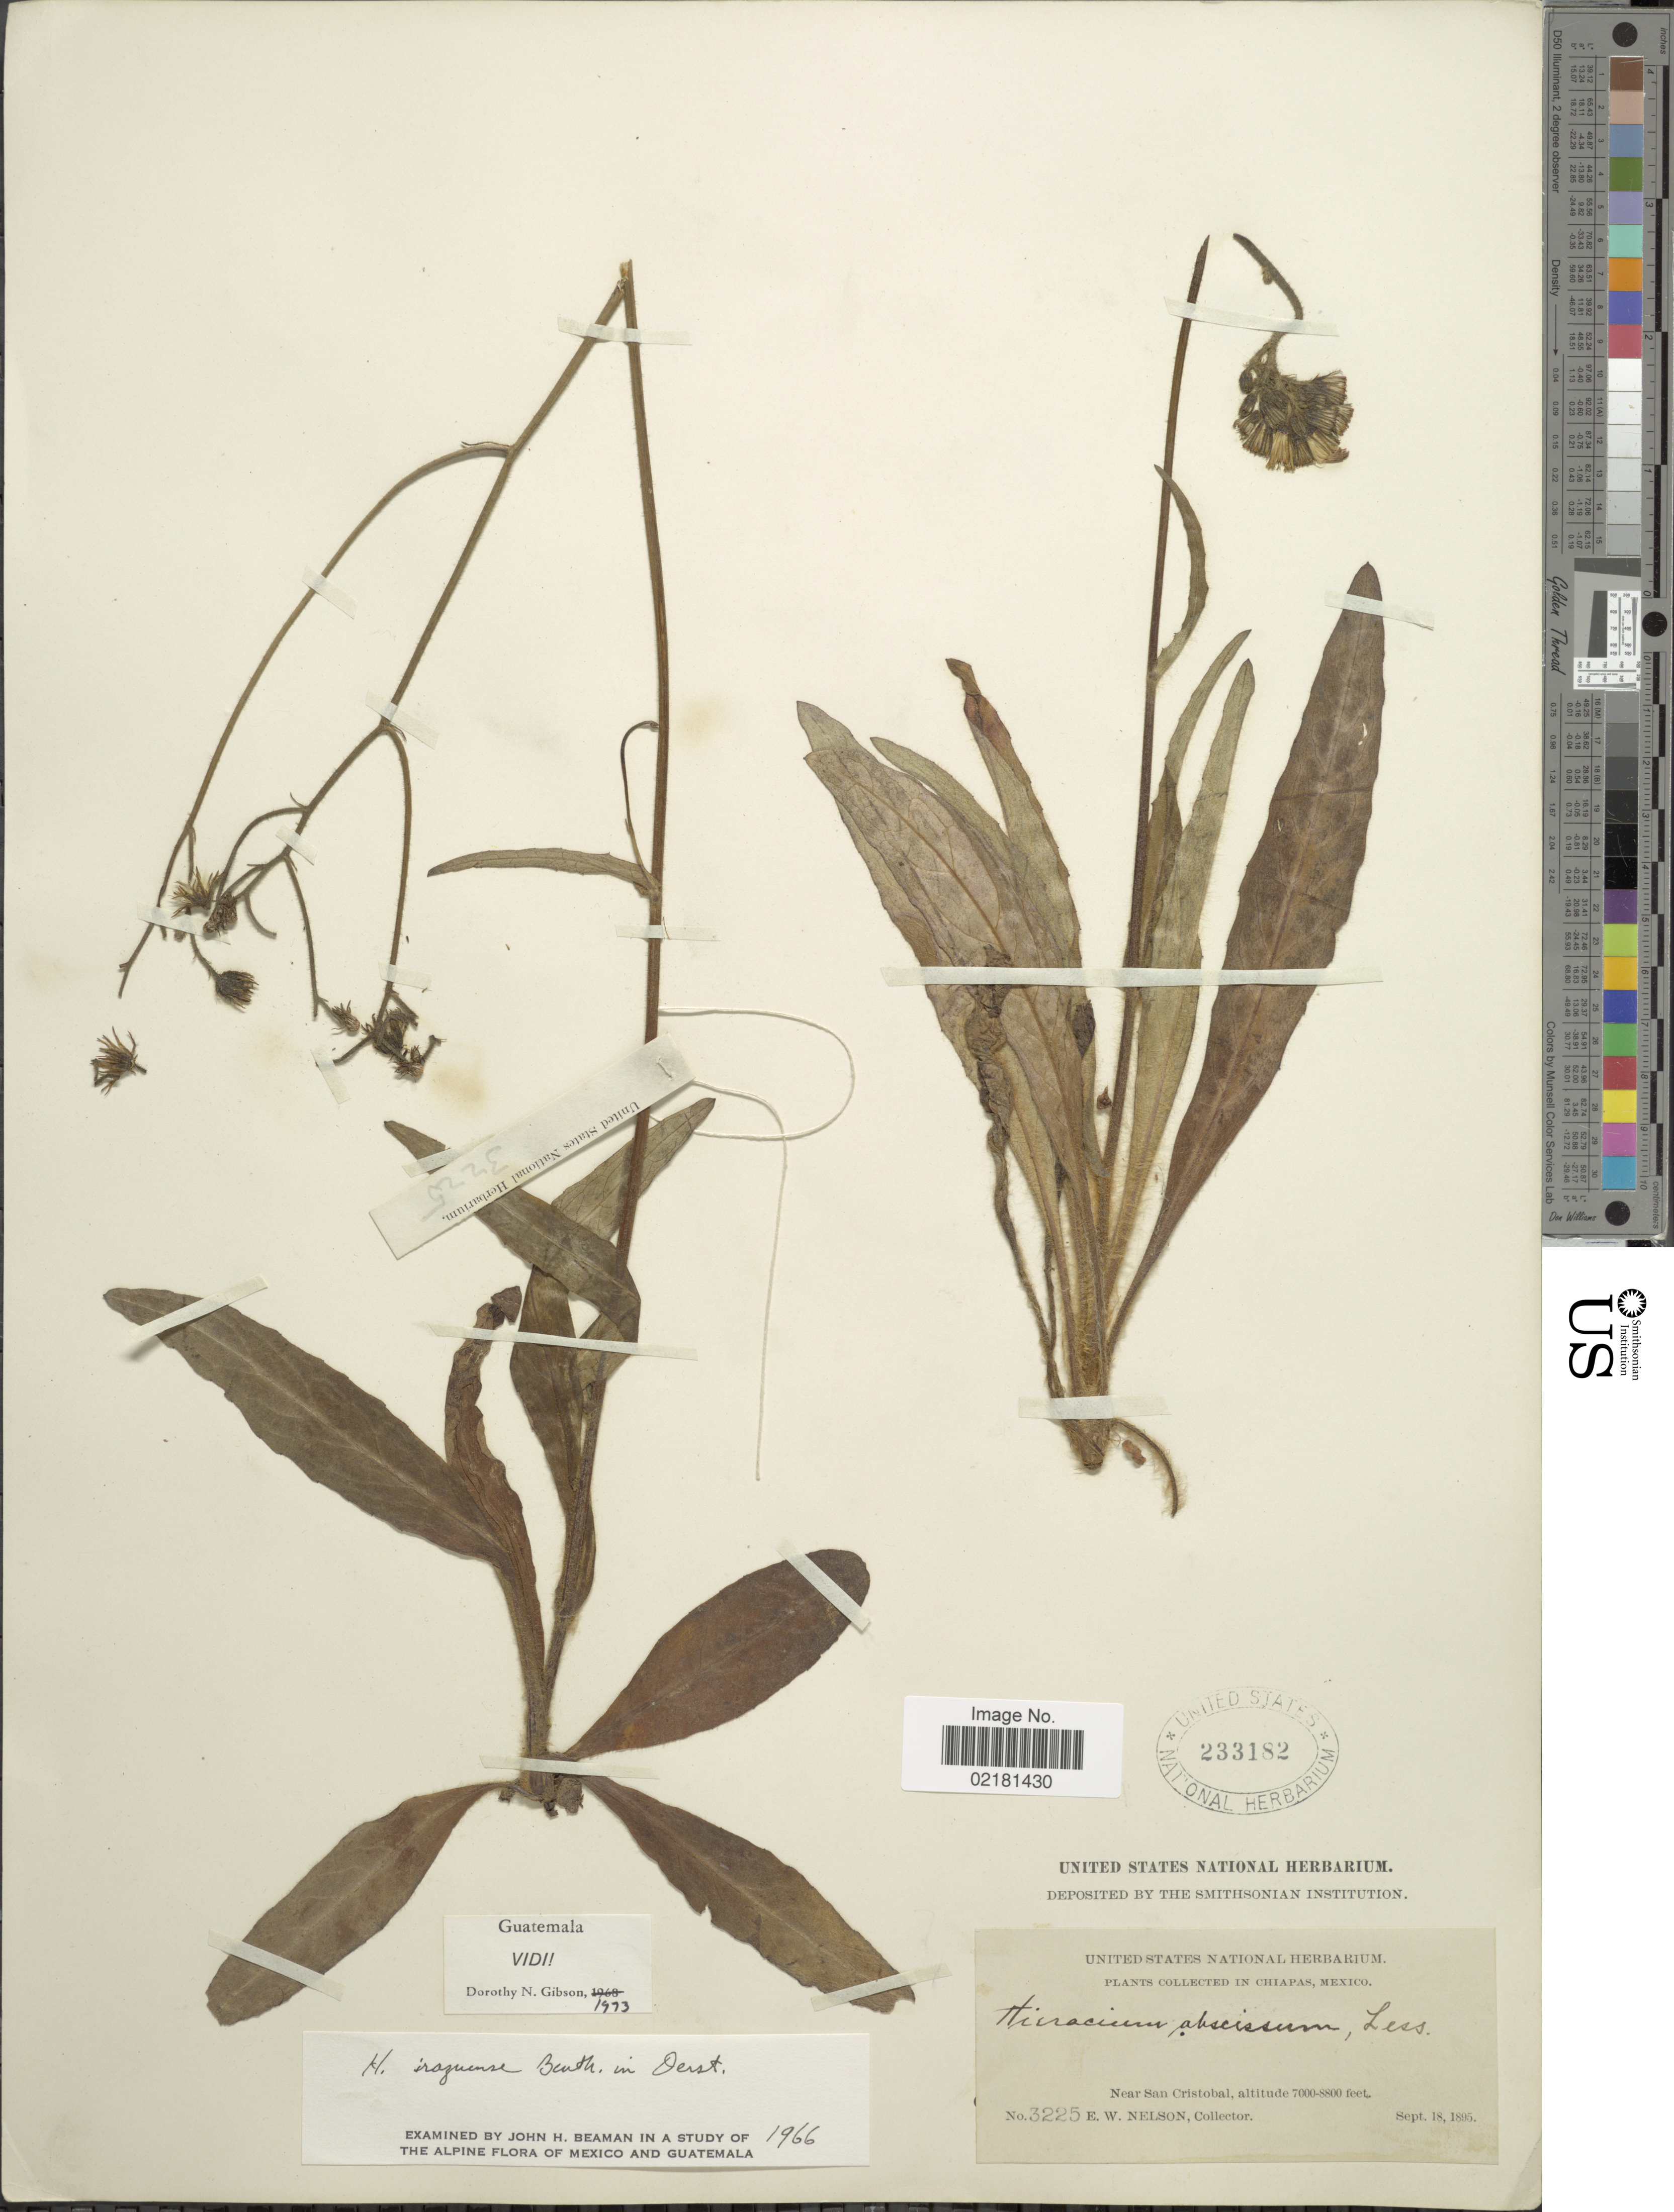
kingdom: Plantae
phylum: Tracheophyta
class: Magnoliopsida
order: Asterales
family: Asteraceae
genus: Hieracium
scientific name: Hieracium irasuense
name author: Benth.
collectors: E. W. Nelson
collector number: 3225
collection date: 1895-09-18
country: Mexico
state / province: Chiapas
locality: Near San Cristobal.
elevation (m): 2134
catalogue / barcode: US 233182